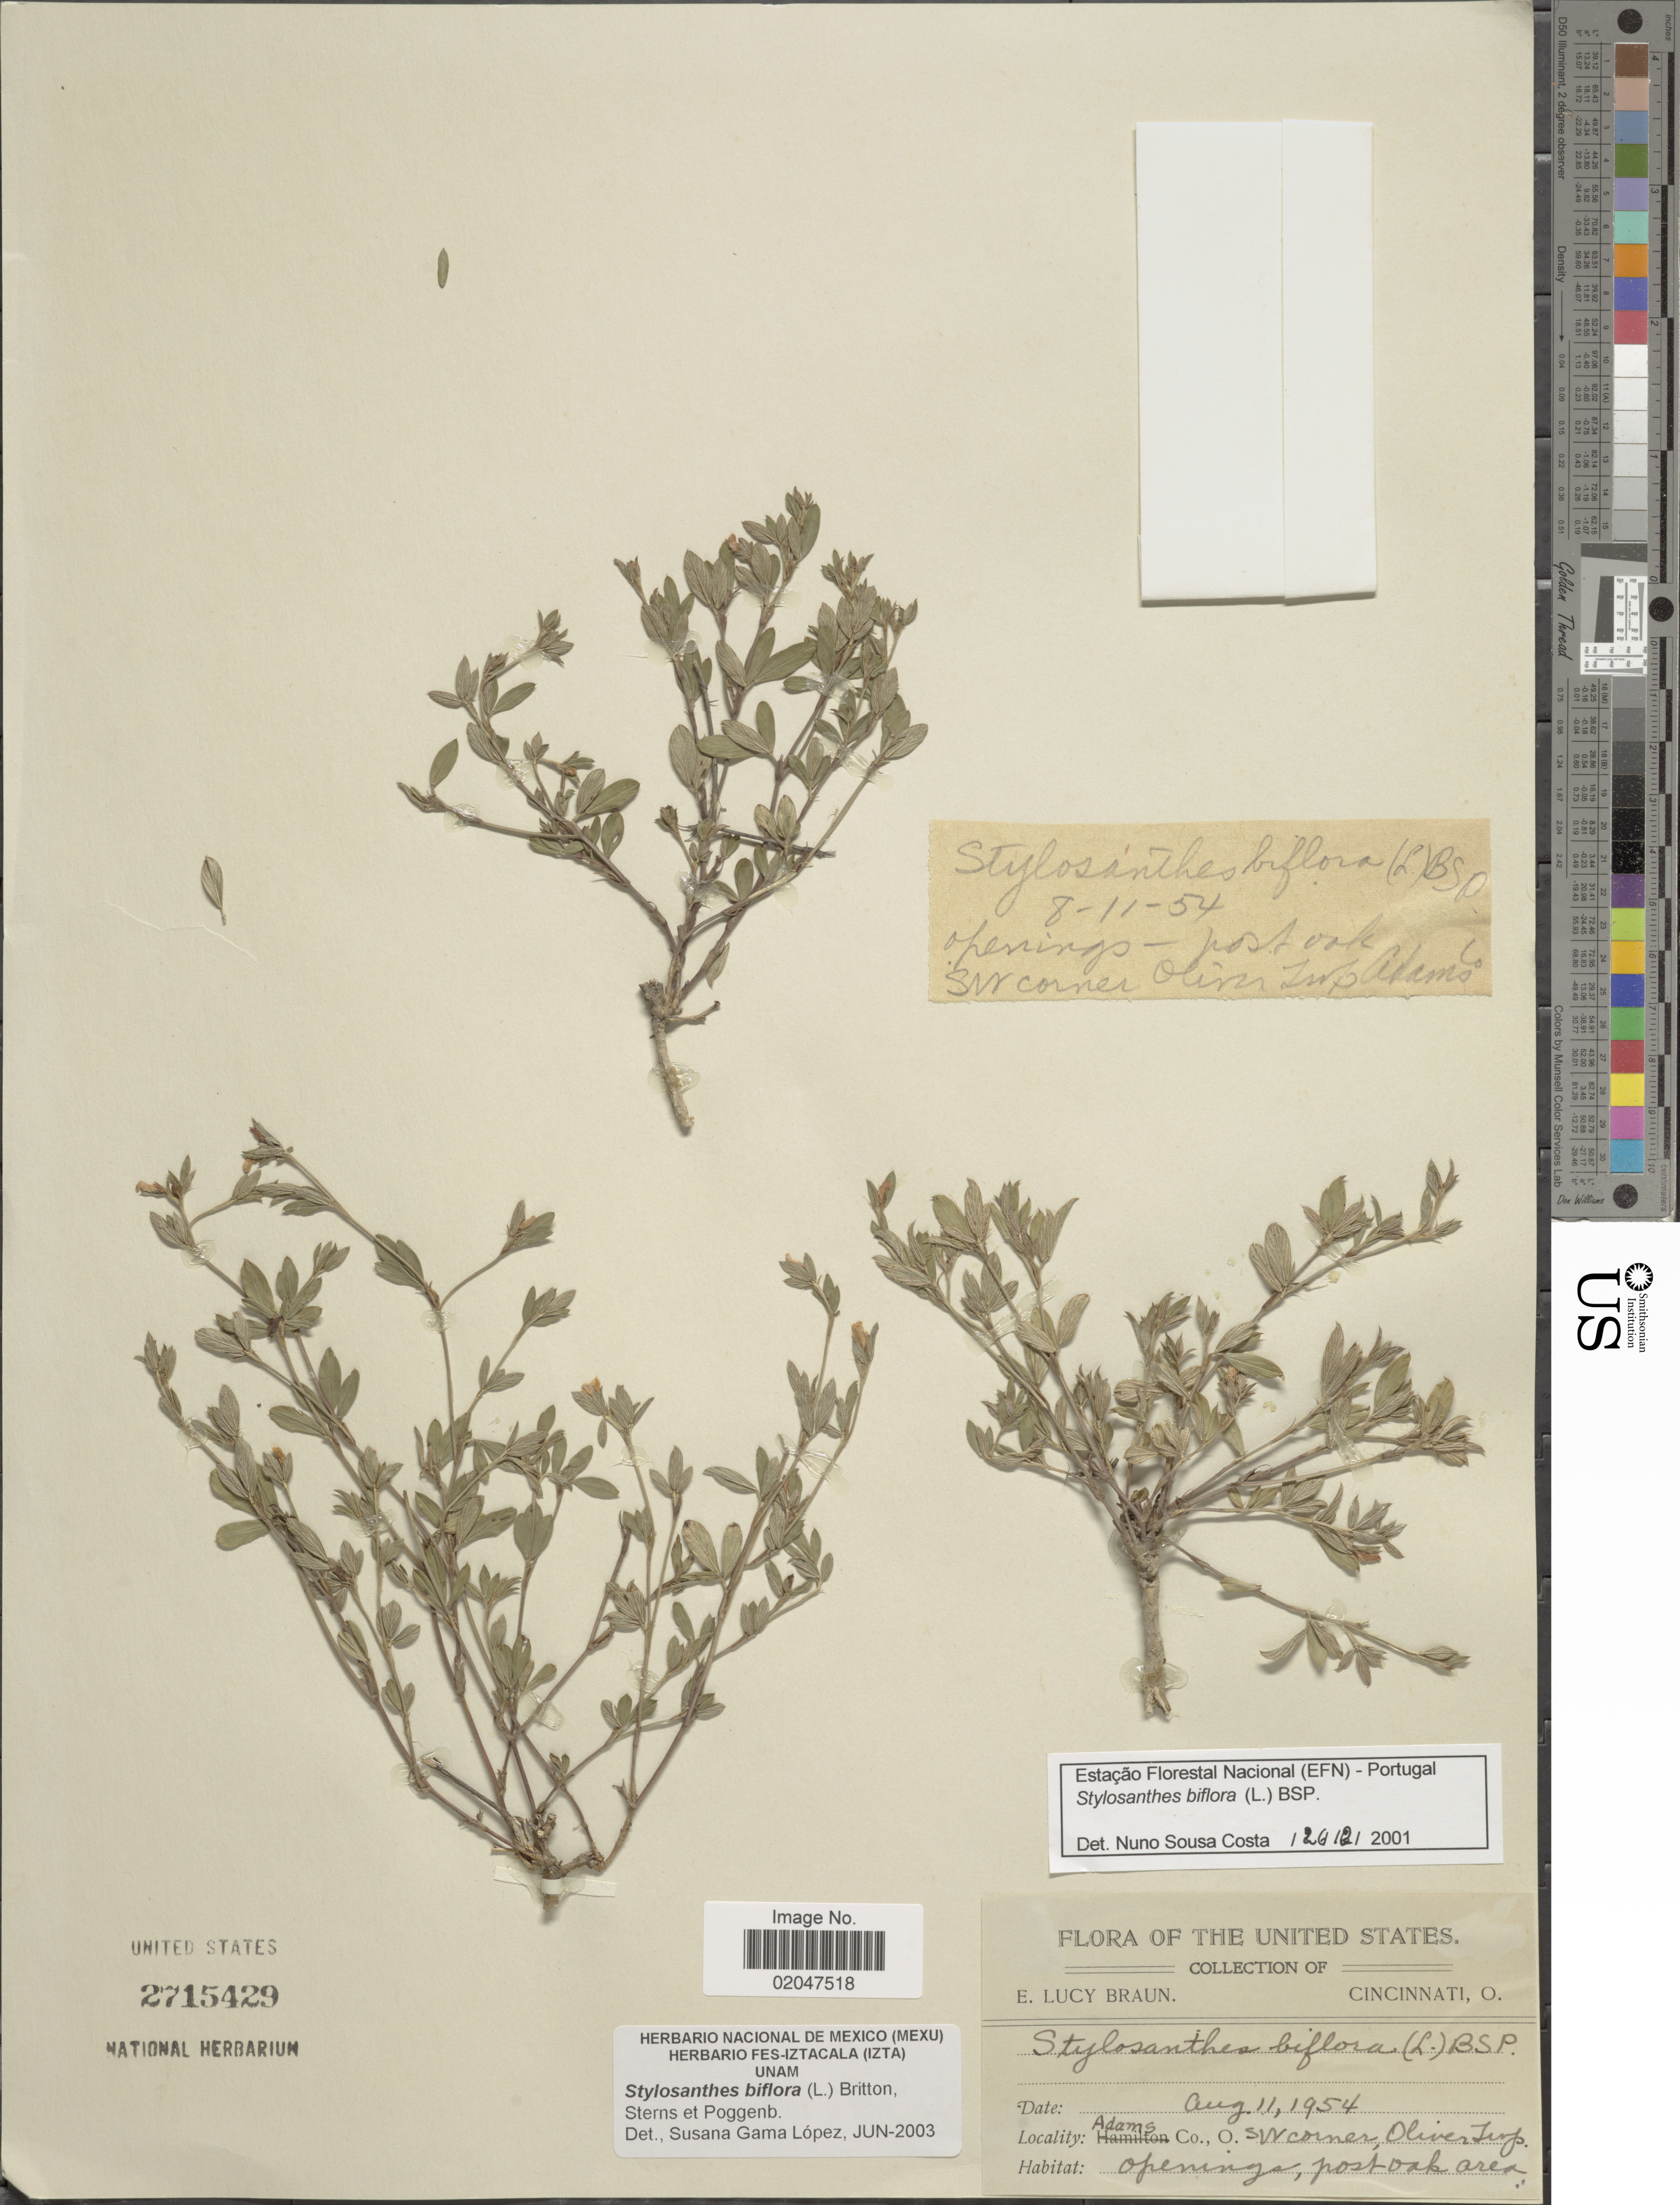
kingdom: Plantae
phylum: Tracheophyta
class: Magnoliopsida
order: Fabales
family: Fabaceae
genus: Stylosanthes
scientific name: Stylosanthes biflora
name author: (L.) Britton et al.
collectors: E. L. Braun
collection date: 1954-08-11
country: United States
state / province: Ohio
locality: Adams Co., O. SW corner , Oliver Twp.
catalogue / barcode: US 2715429